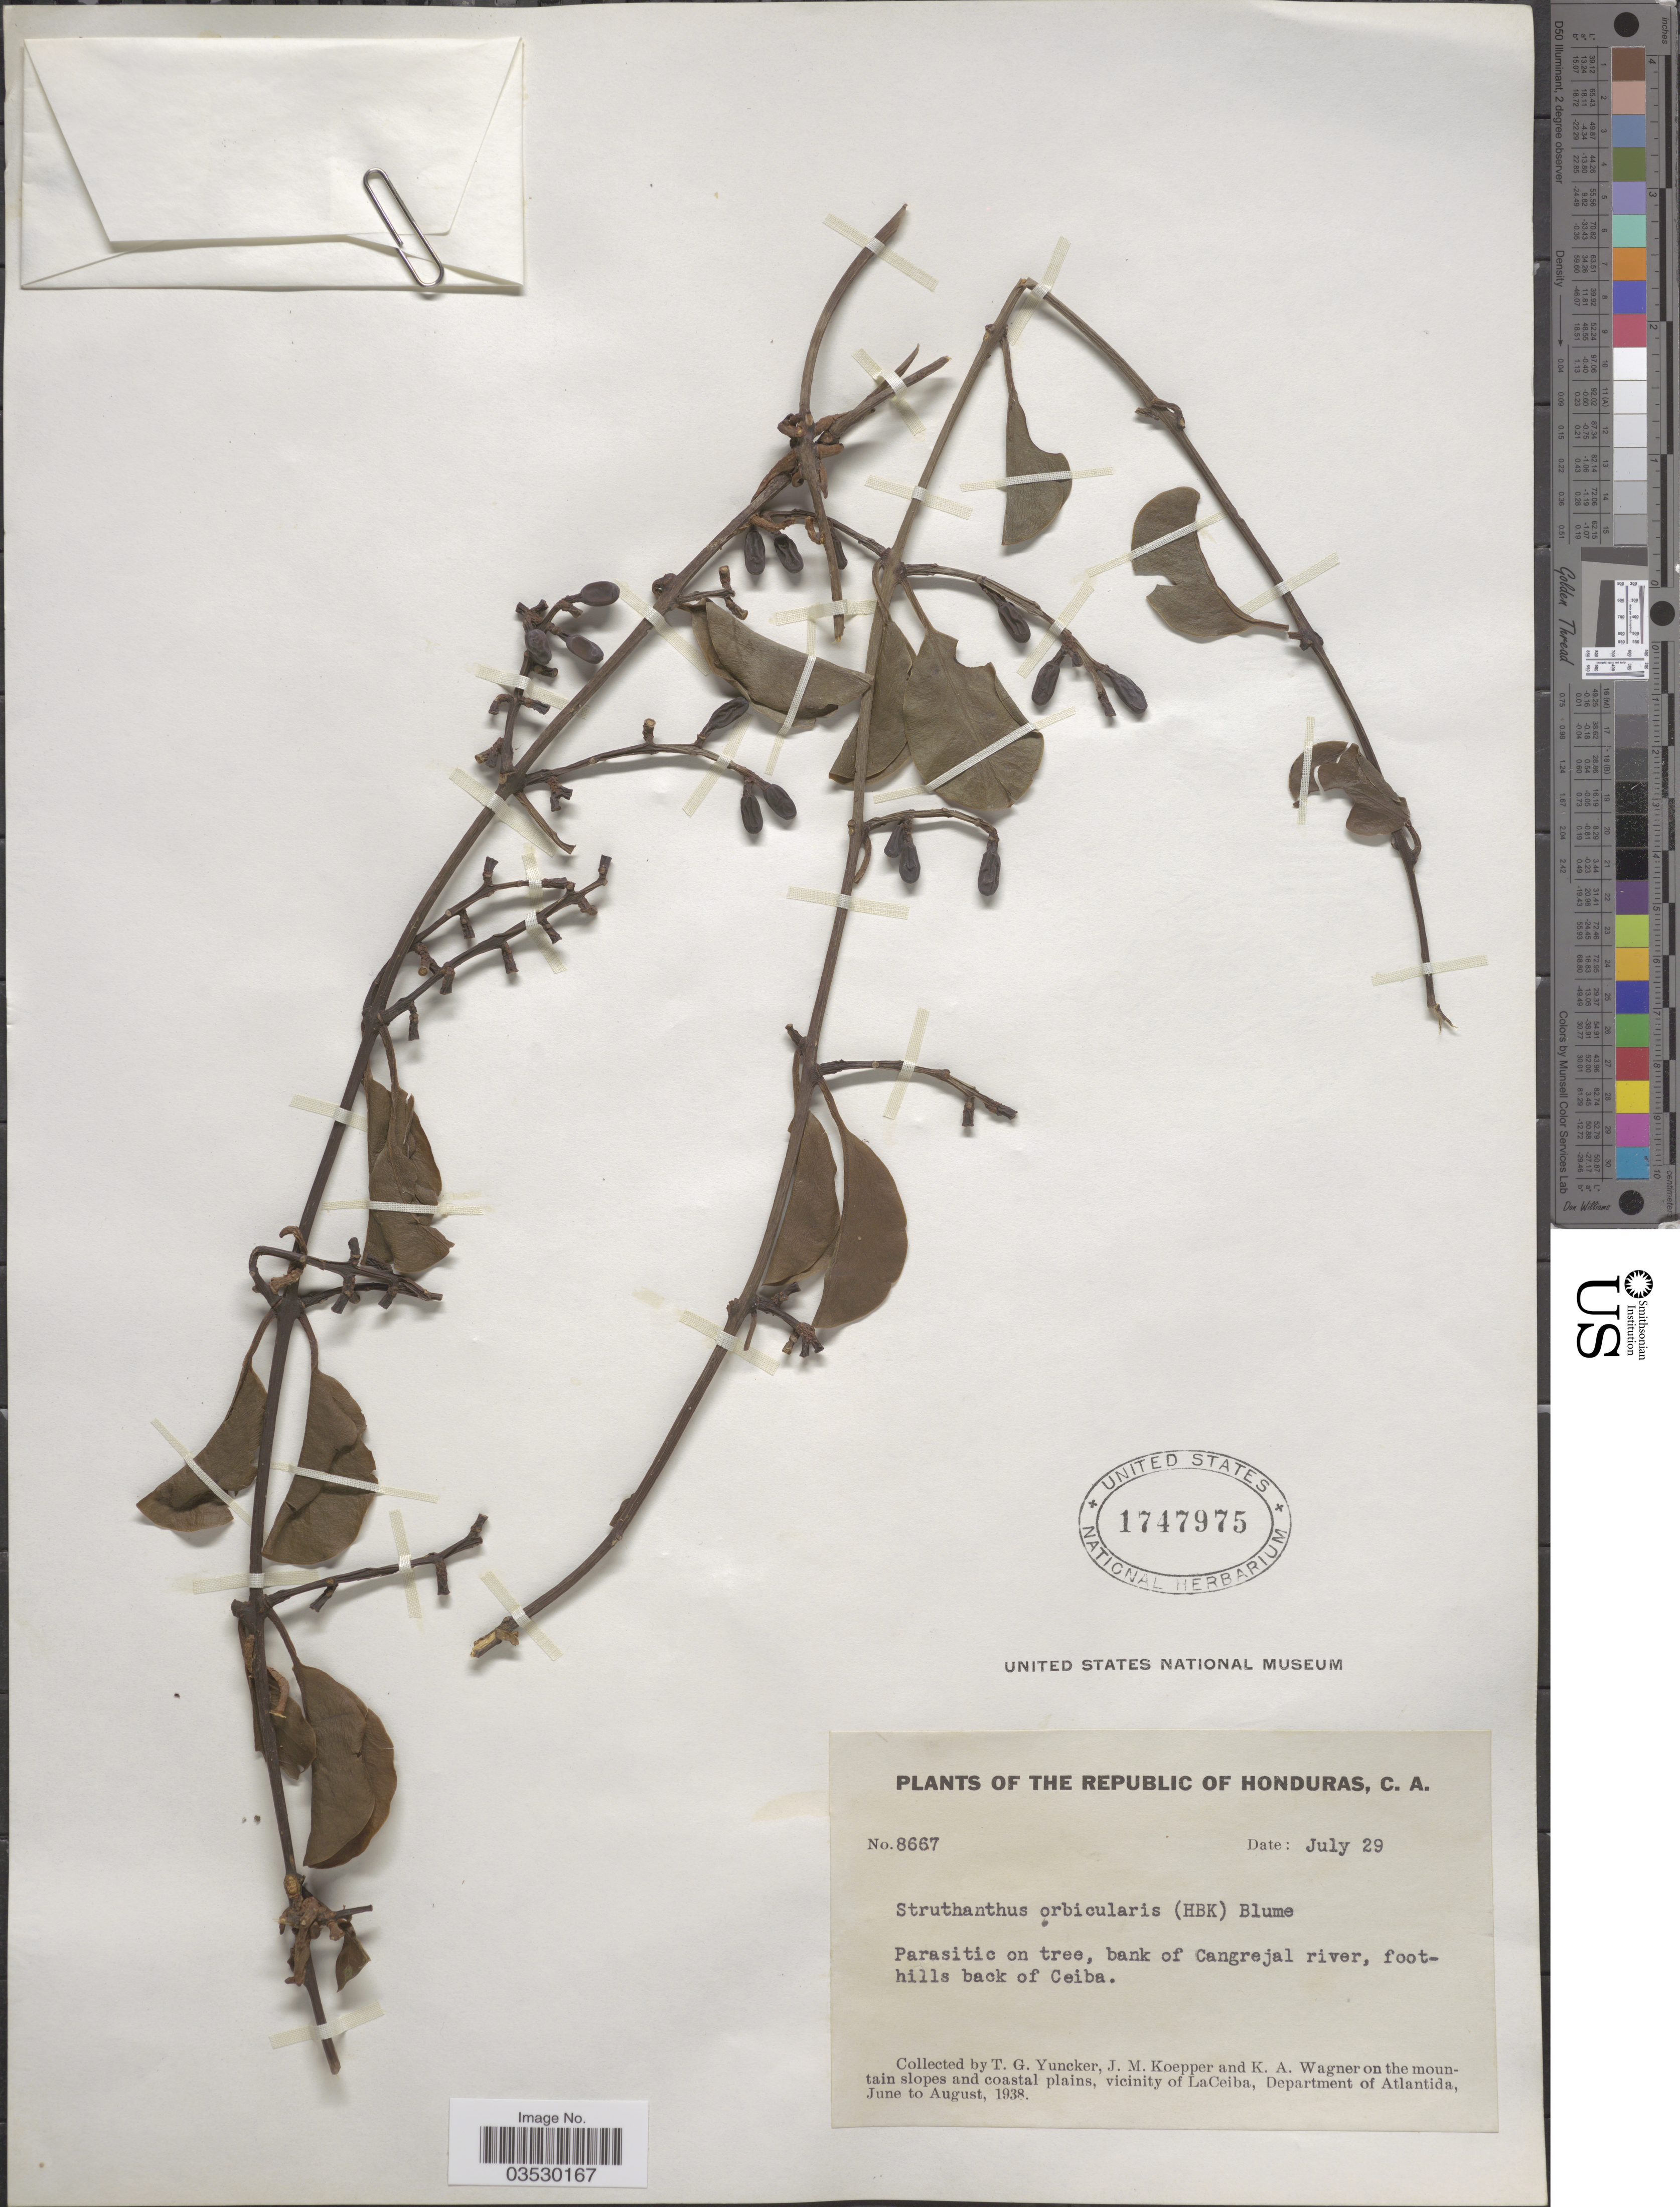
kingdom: Plantae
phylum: Tracheophyta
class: Magnoliopsida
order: Santalales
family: Loranthaceae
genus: Struthanthus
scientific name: Struthanthus orbicularis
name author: (Kunth) Blume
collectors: T. G. Yuncker, J. M. Koepper & K. A. Wagner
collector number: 8667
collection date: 1938-07-29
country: Honduras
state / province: Atlántida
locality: Bank of Cangrejal river, foothills back of Ceiba. Vicinity of Ceiba, Department of Atlantida.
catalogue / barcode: US 1747975